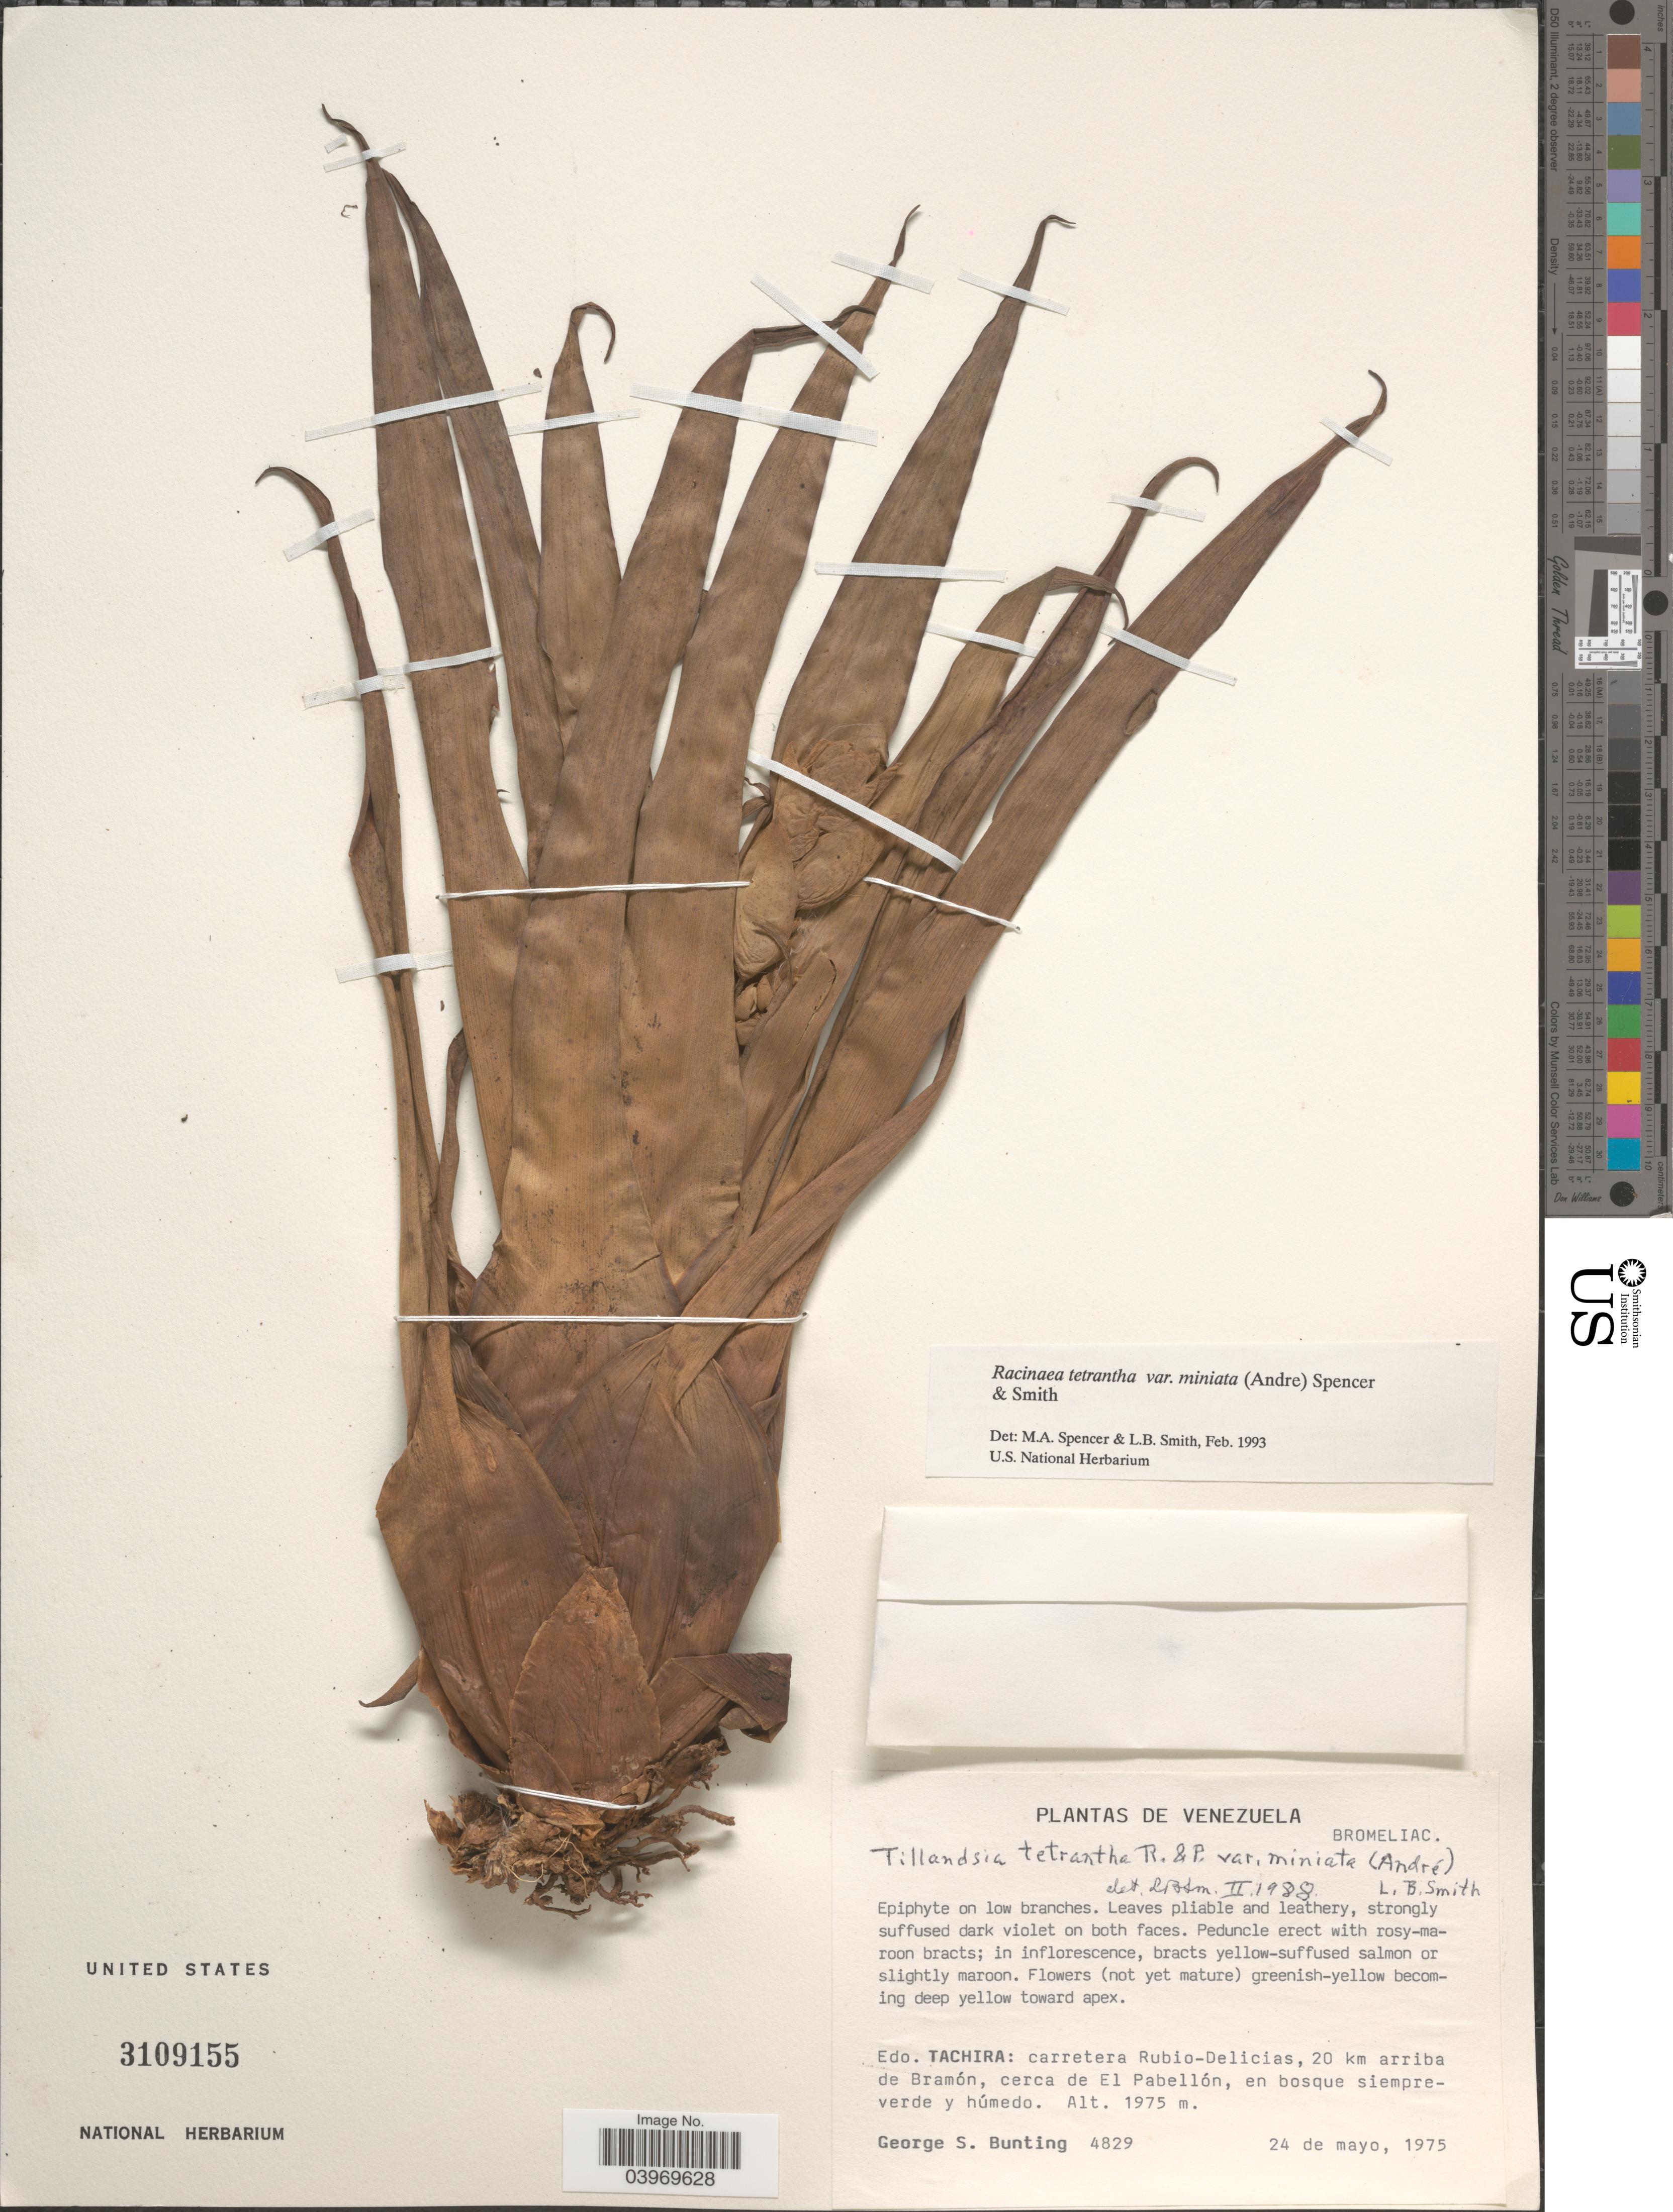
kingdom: Plantae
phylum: Tracheophyta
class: Liliopsida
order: Poales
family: Bromeliaceae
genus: Racinaea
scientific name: Racinaea tetrantha var. miniata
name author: (André) M.A. Spencer & L.B. Sm.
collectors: G. S. Bunting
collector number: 4829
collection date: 1975-05-24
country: Venezuela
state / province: Tachira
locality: Carretera Rubio-Delicias, 20 km arriba de Bramón, cerca de El Pabellón, en bosque siempre-verde y húmedo.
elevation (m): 1975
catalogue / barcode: US 3109155